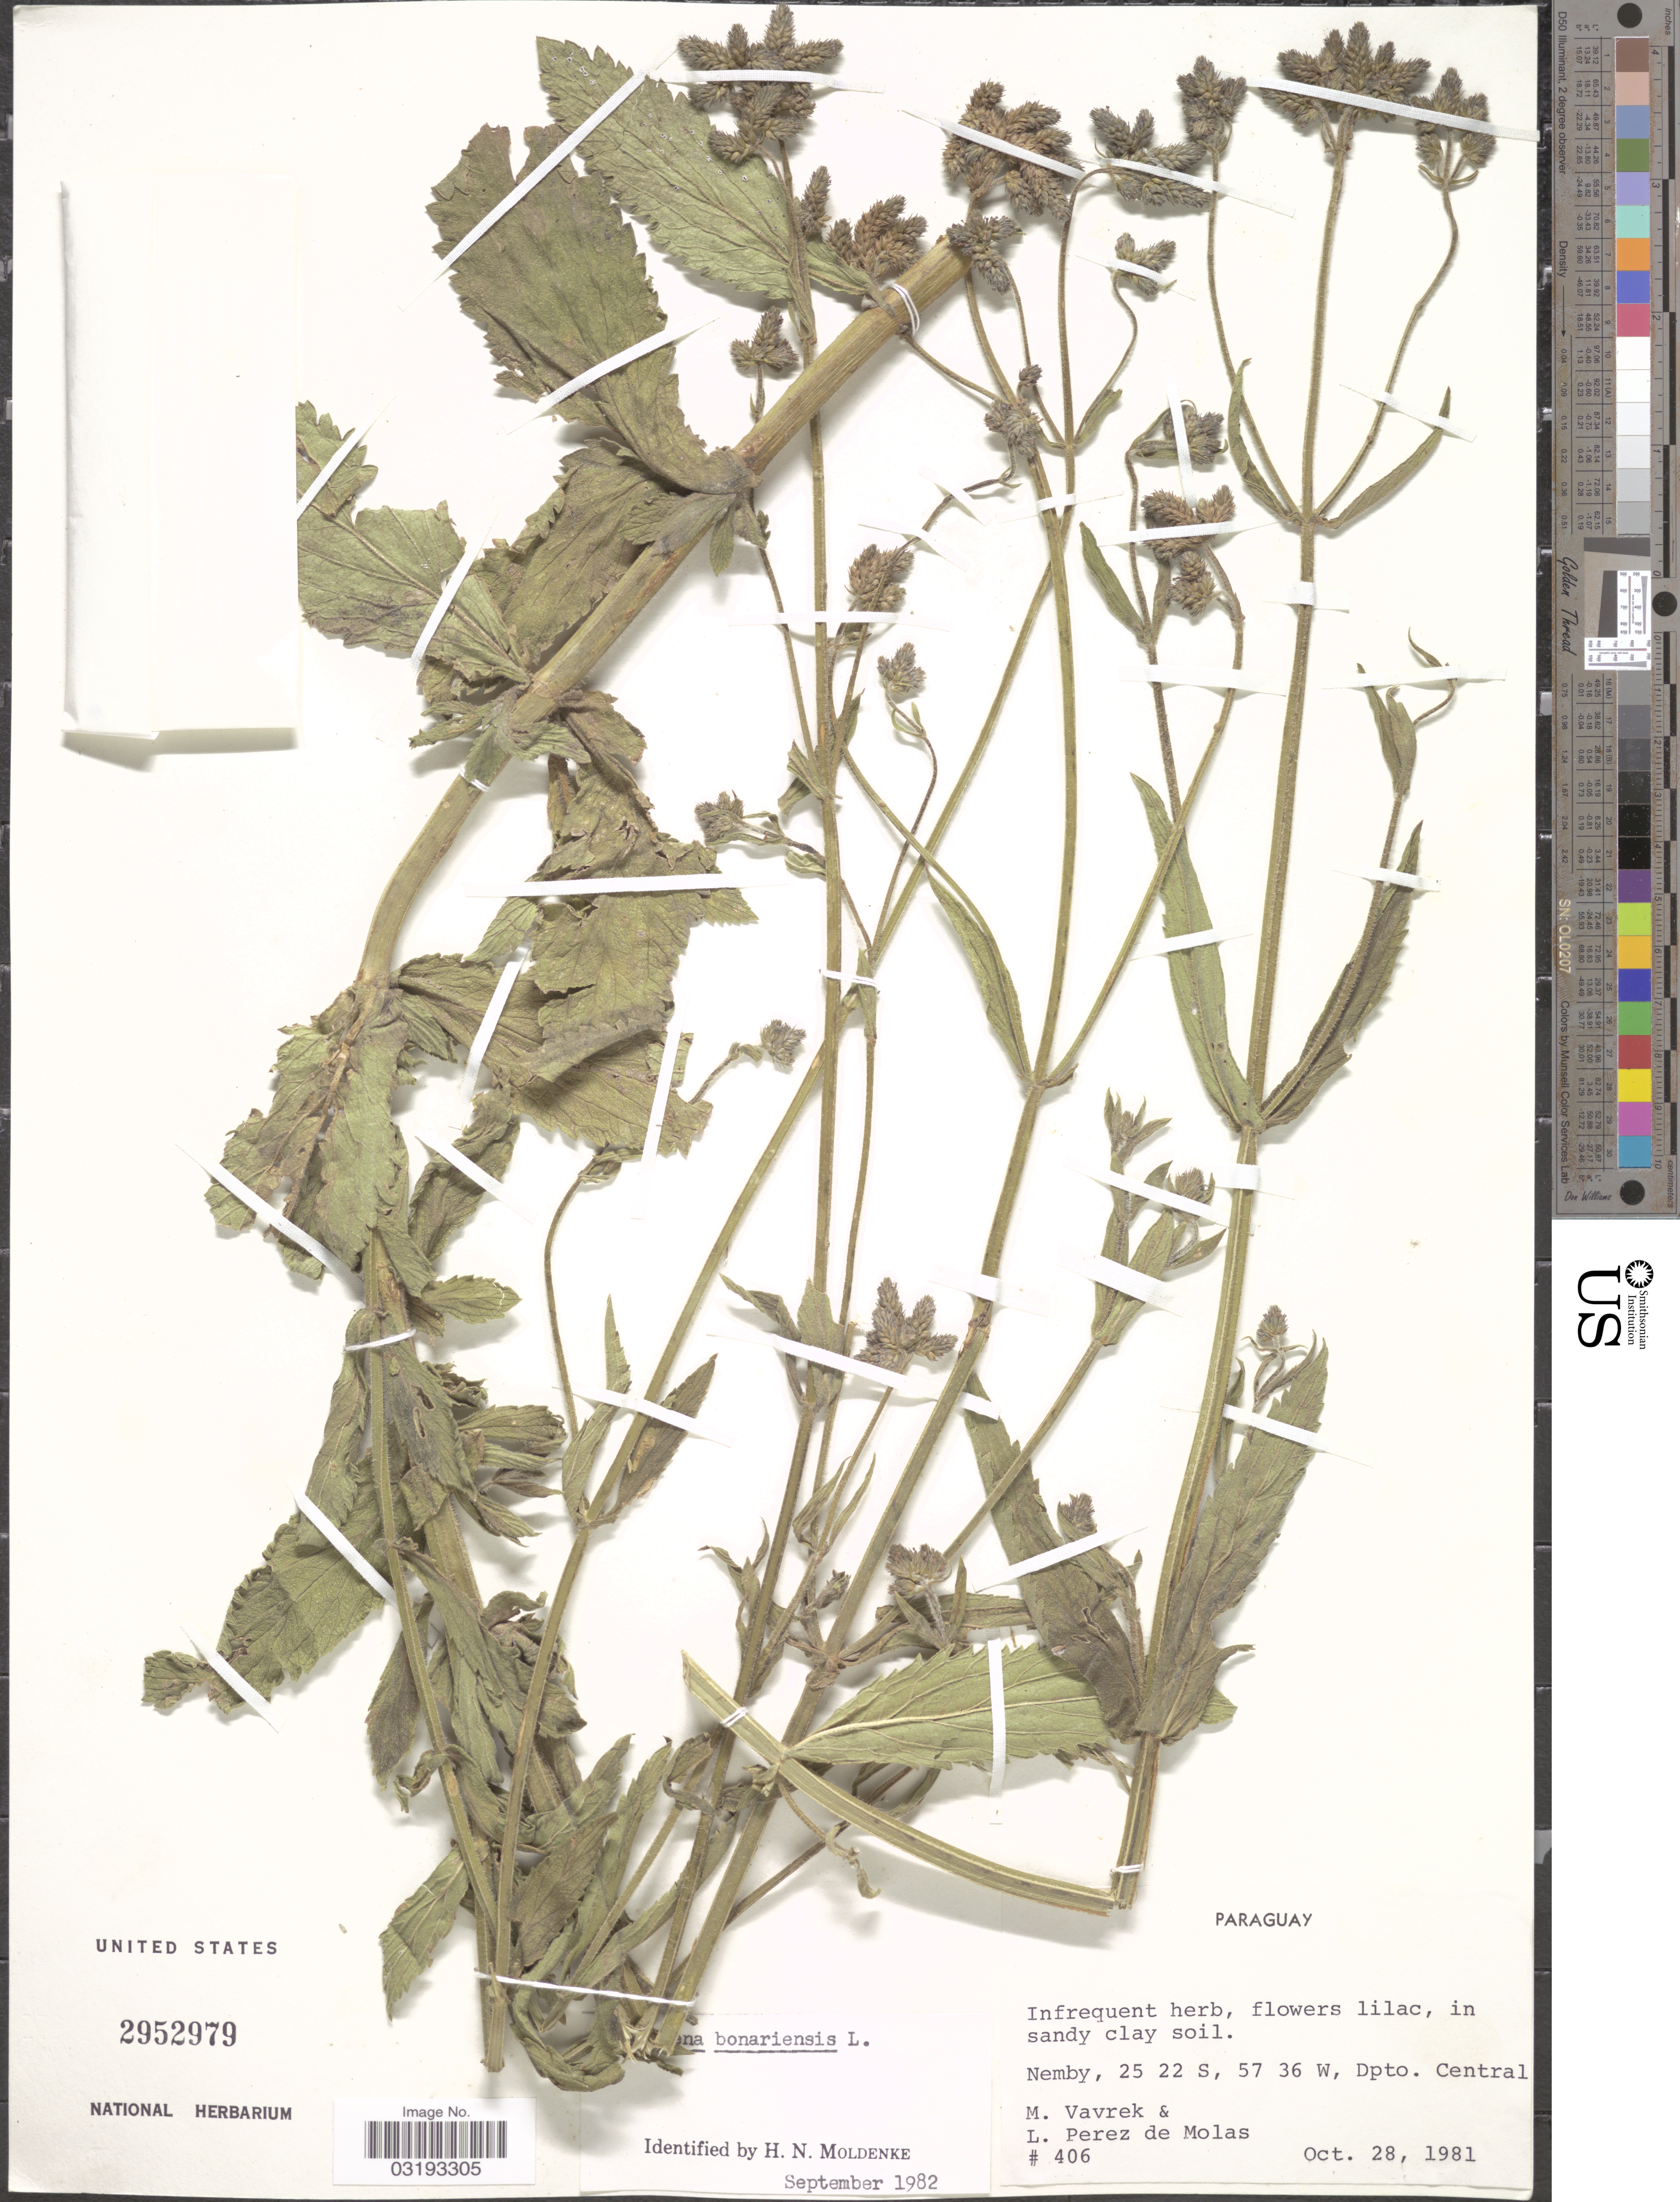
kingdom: Plantae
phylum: Tracheophyta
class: Magnoliopsida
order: Lamiales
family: Verbenaceae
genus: Verbena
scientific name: Verbena bonariensis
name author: L.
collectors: M. Vavrek & L. Perez de Molas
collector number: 406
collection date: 1981-10-28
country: Paraguay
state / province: Central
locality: Nemby, Dpto. Central.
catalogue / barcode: US 2952979